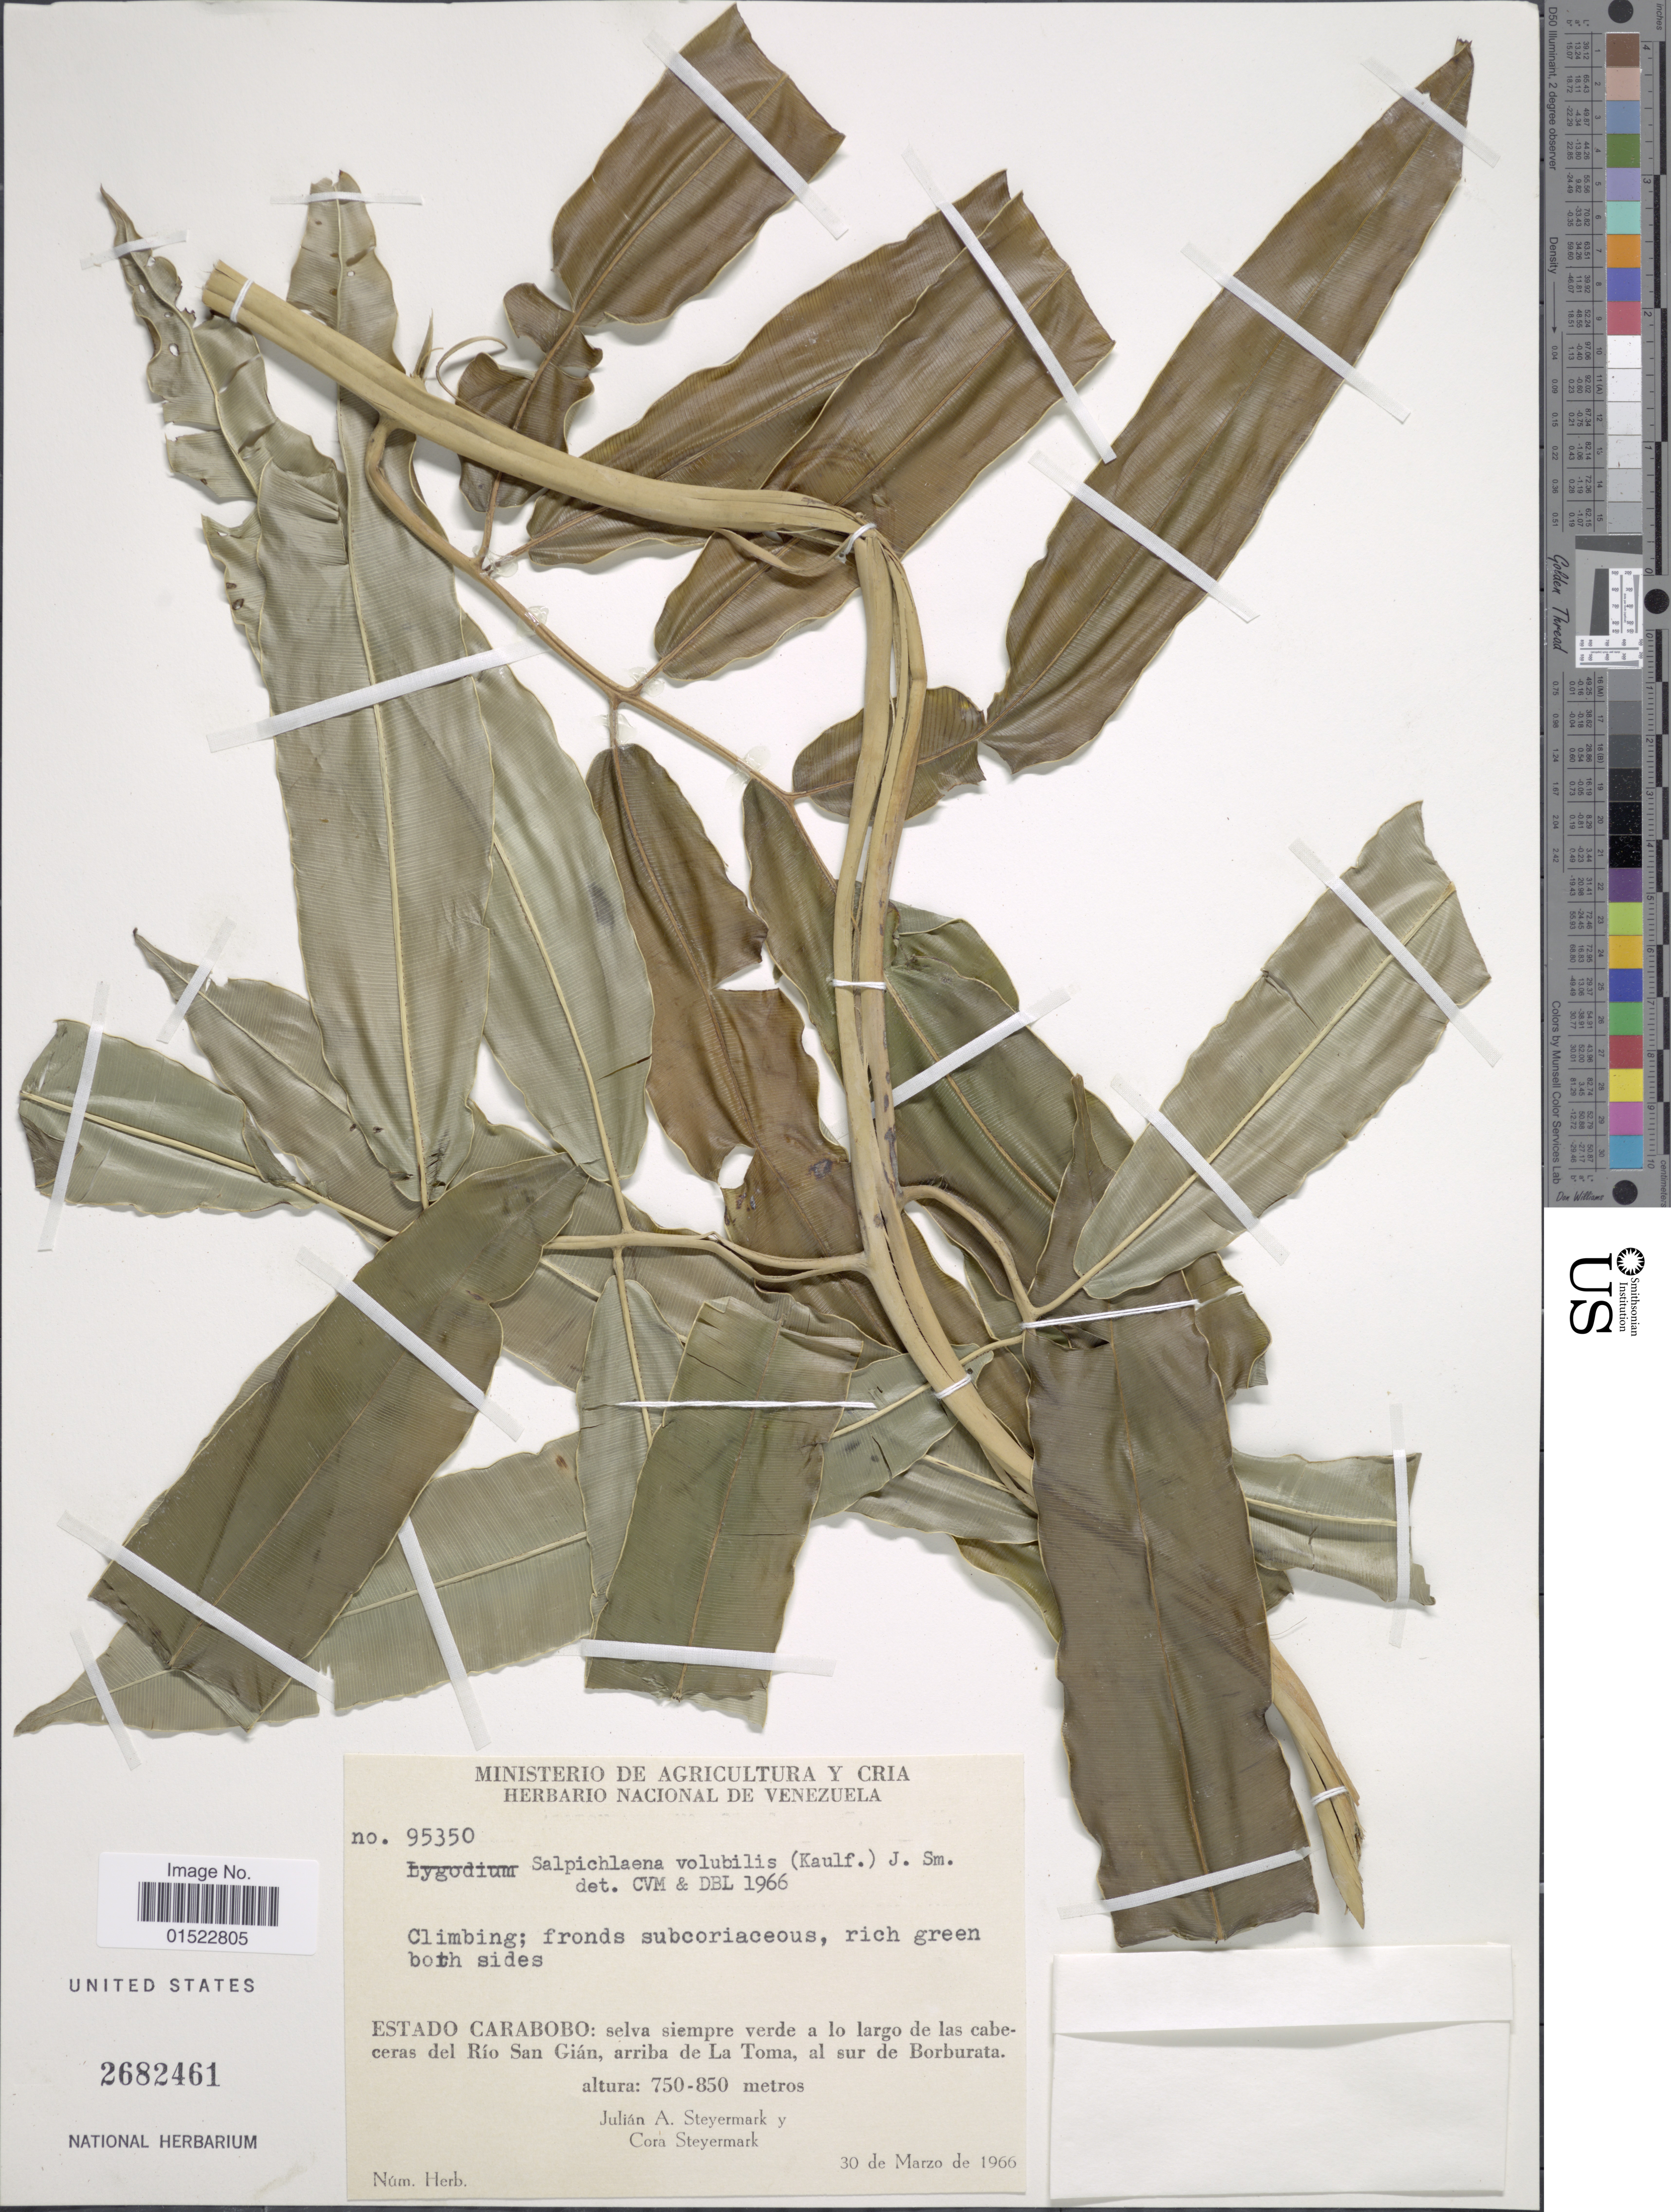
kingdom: Plantae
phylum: Tracheophyta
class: Polypodiopsida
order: Polypodiales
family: Blechnaceae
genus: Salpichlaena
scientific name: Salpichlaena volubilis subsp. volubilis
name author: (Kaulf.) J. Sm.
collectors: J. Steyermark & C. Steyermark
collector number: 95350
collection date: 1966-03-30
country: Venezuela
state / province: Carabobo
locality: Selva siempre verde a lo largo de las cabeceras del Rio San Gian, arriba de La Toma, al sur Borburata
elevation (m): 750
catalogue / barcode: US 2682461